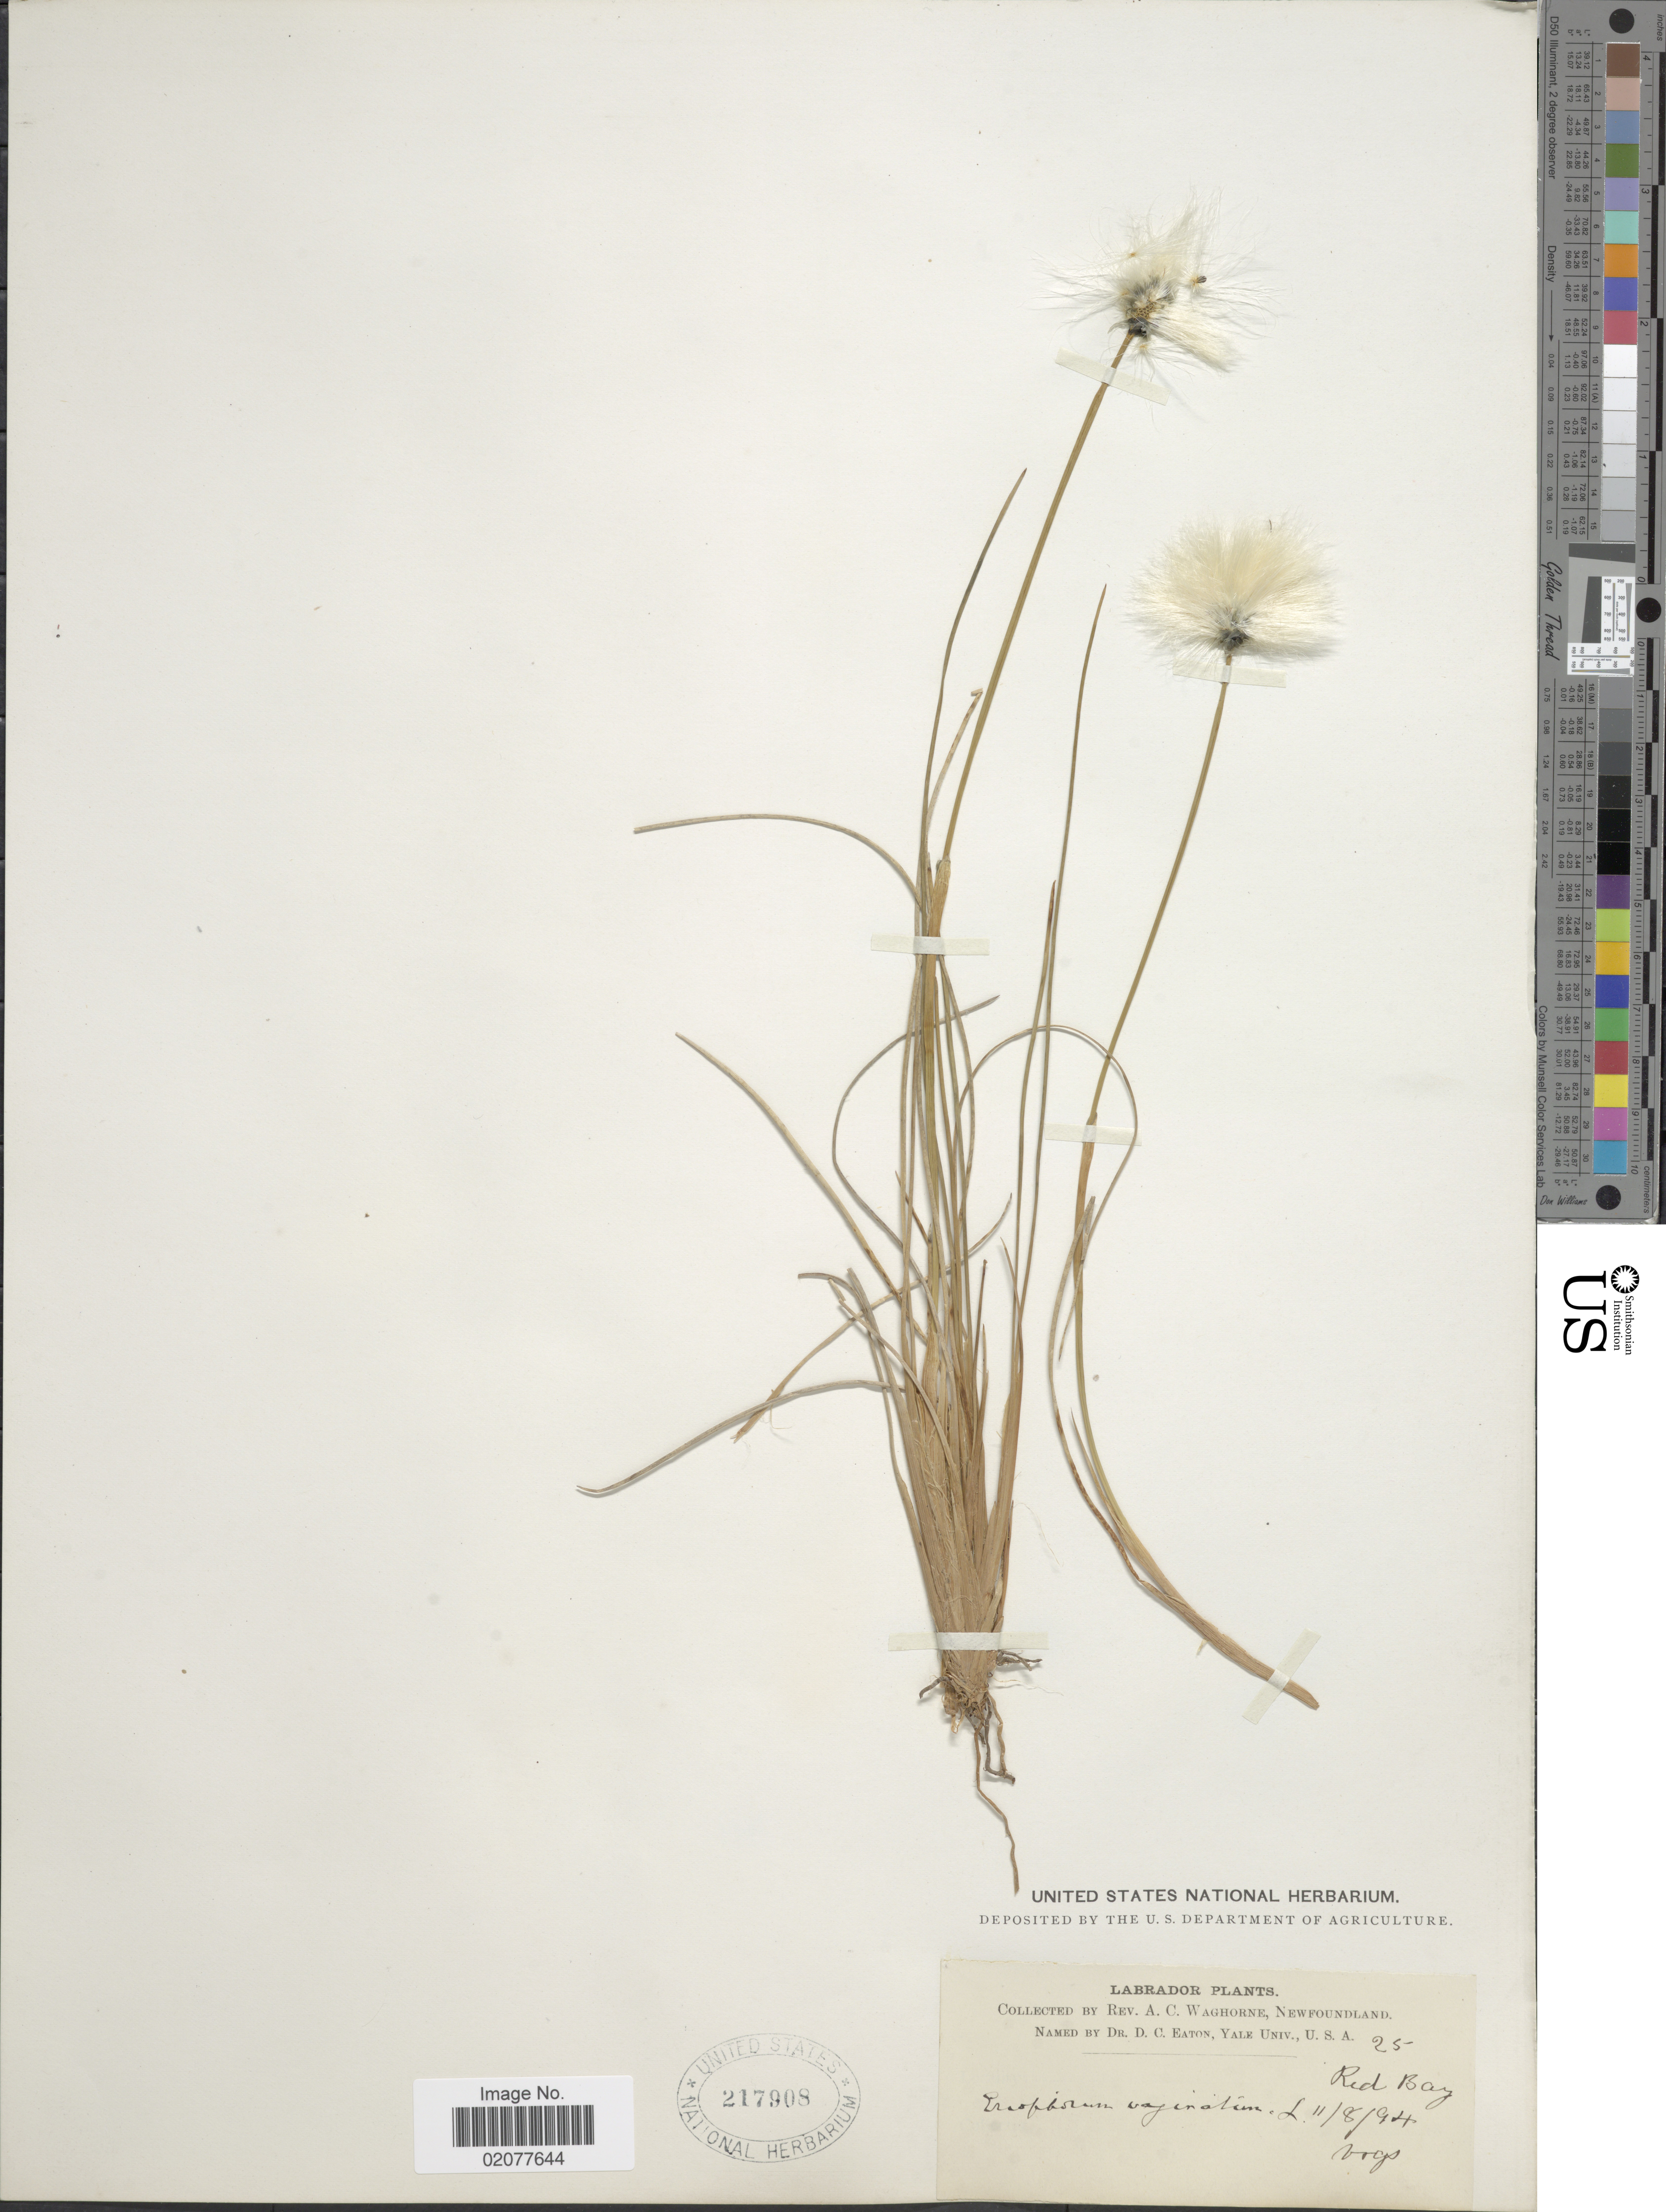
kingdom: Plantae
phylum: Tracheophyta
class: Liliopsida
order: Poales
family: Cyperaceae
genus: Eriophorum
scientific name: Eriophorum spissum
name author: Fernald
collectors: A. Waghorne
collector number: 25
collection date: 1894-08-11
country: Canada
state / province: Newfoundland and Labrador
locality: Labrador.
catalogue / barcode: US 217908